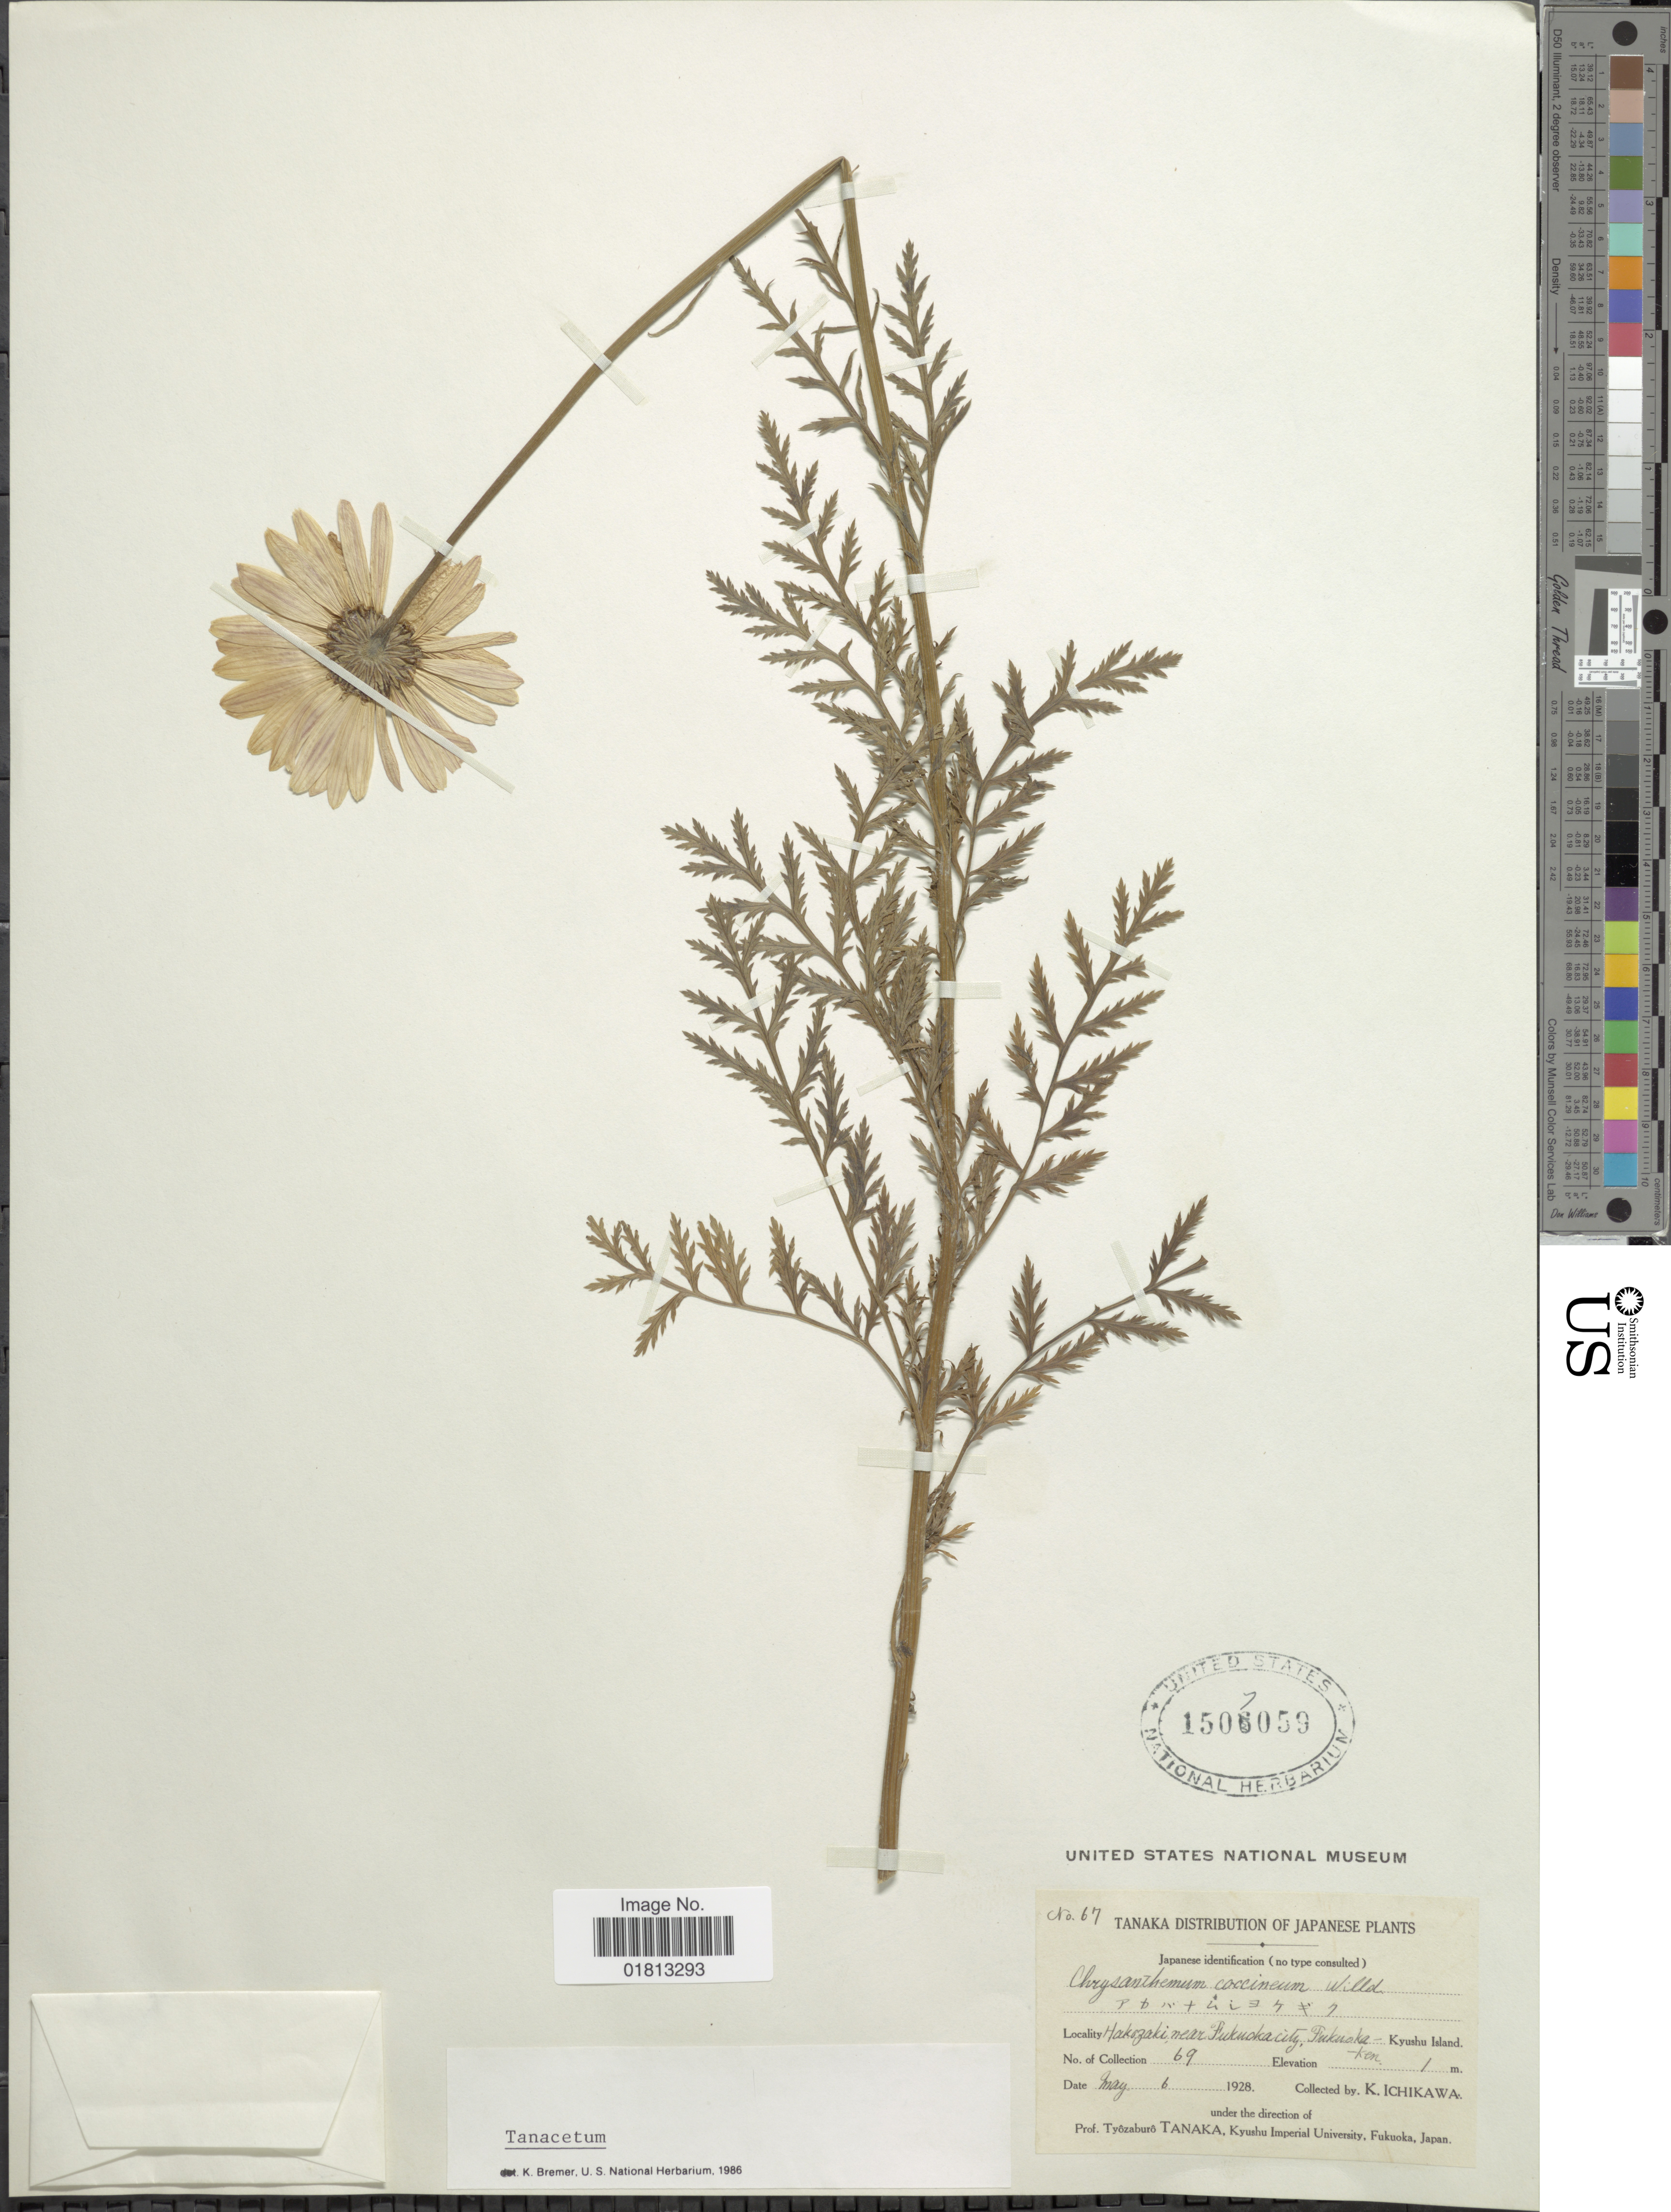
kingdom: Plantae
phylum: Tracheophyta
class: Magnoliopsida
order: Asterales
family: Asteraceae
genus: Tanacetum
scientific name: Tanacetum coccineum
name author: (Willd.) Grierson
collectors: K. Ichikawa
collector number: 69/67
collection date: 1928-05-06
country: Japan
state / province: Hukuoka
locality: Hakozaki, near Fukuoka City, Fukuoka, Kyushu Island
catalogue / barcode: US 157059